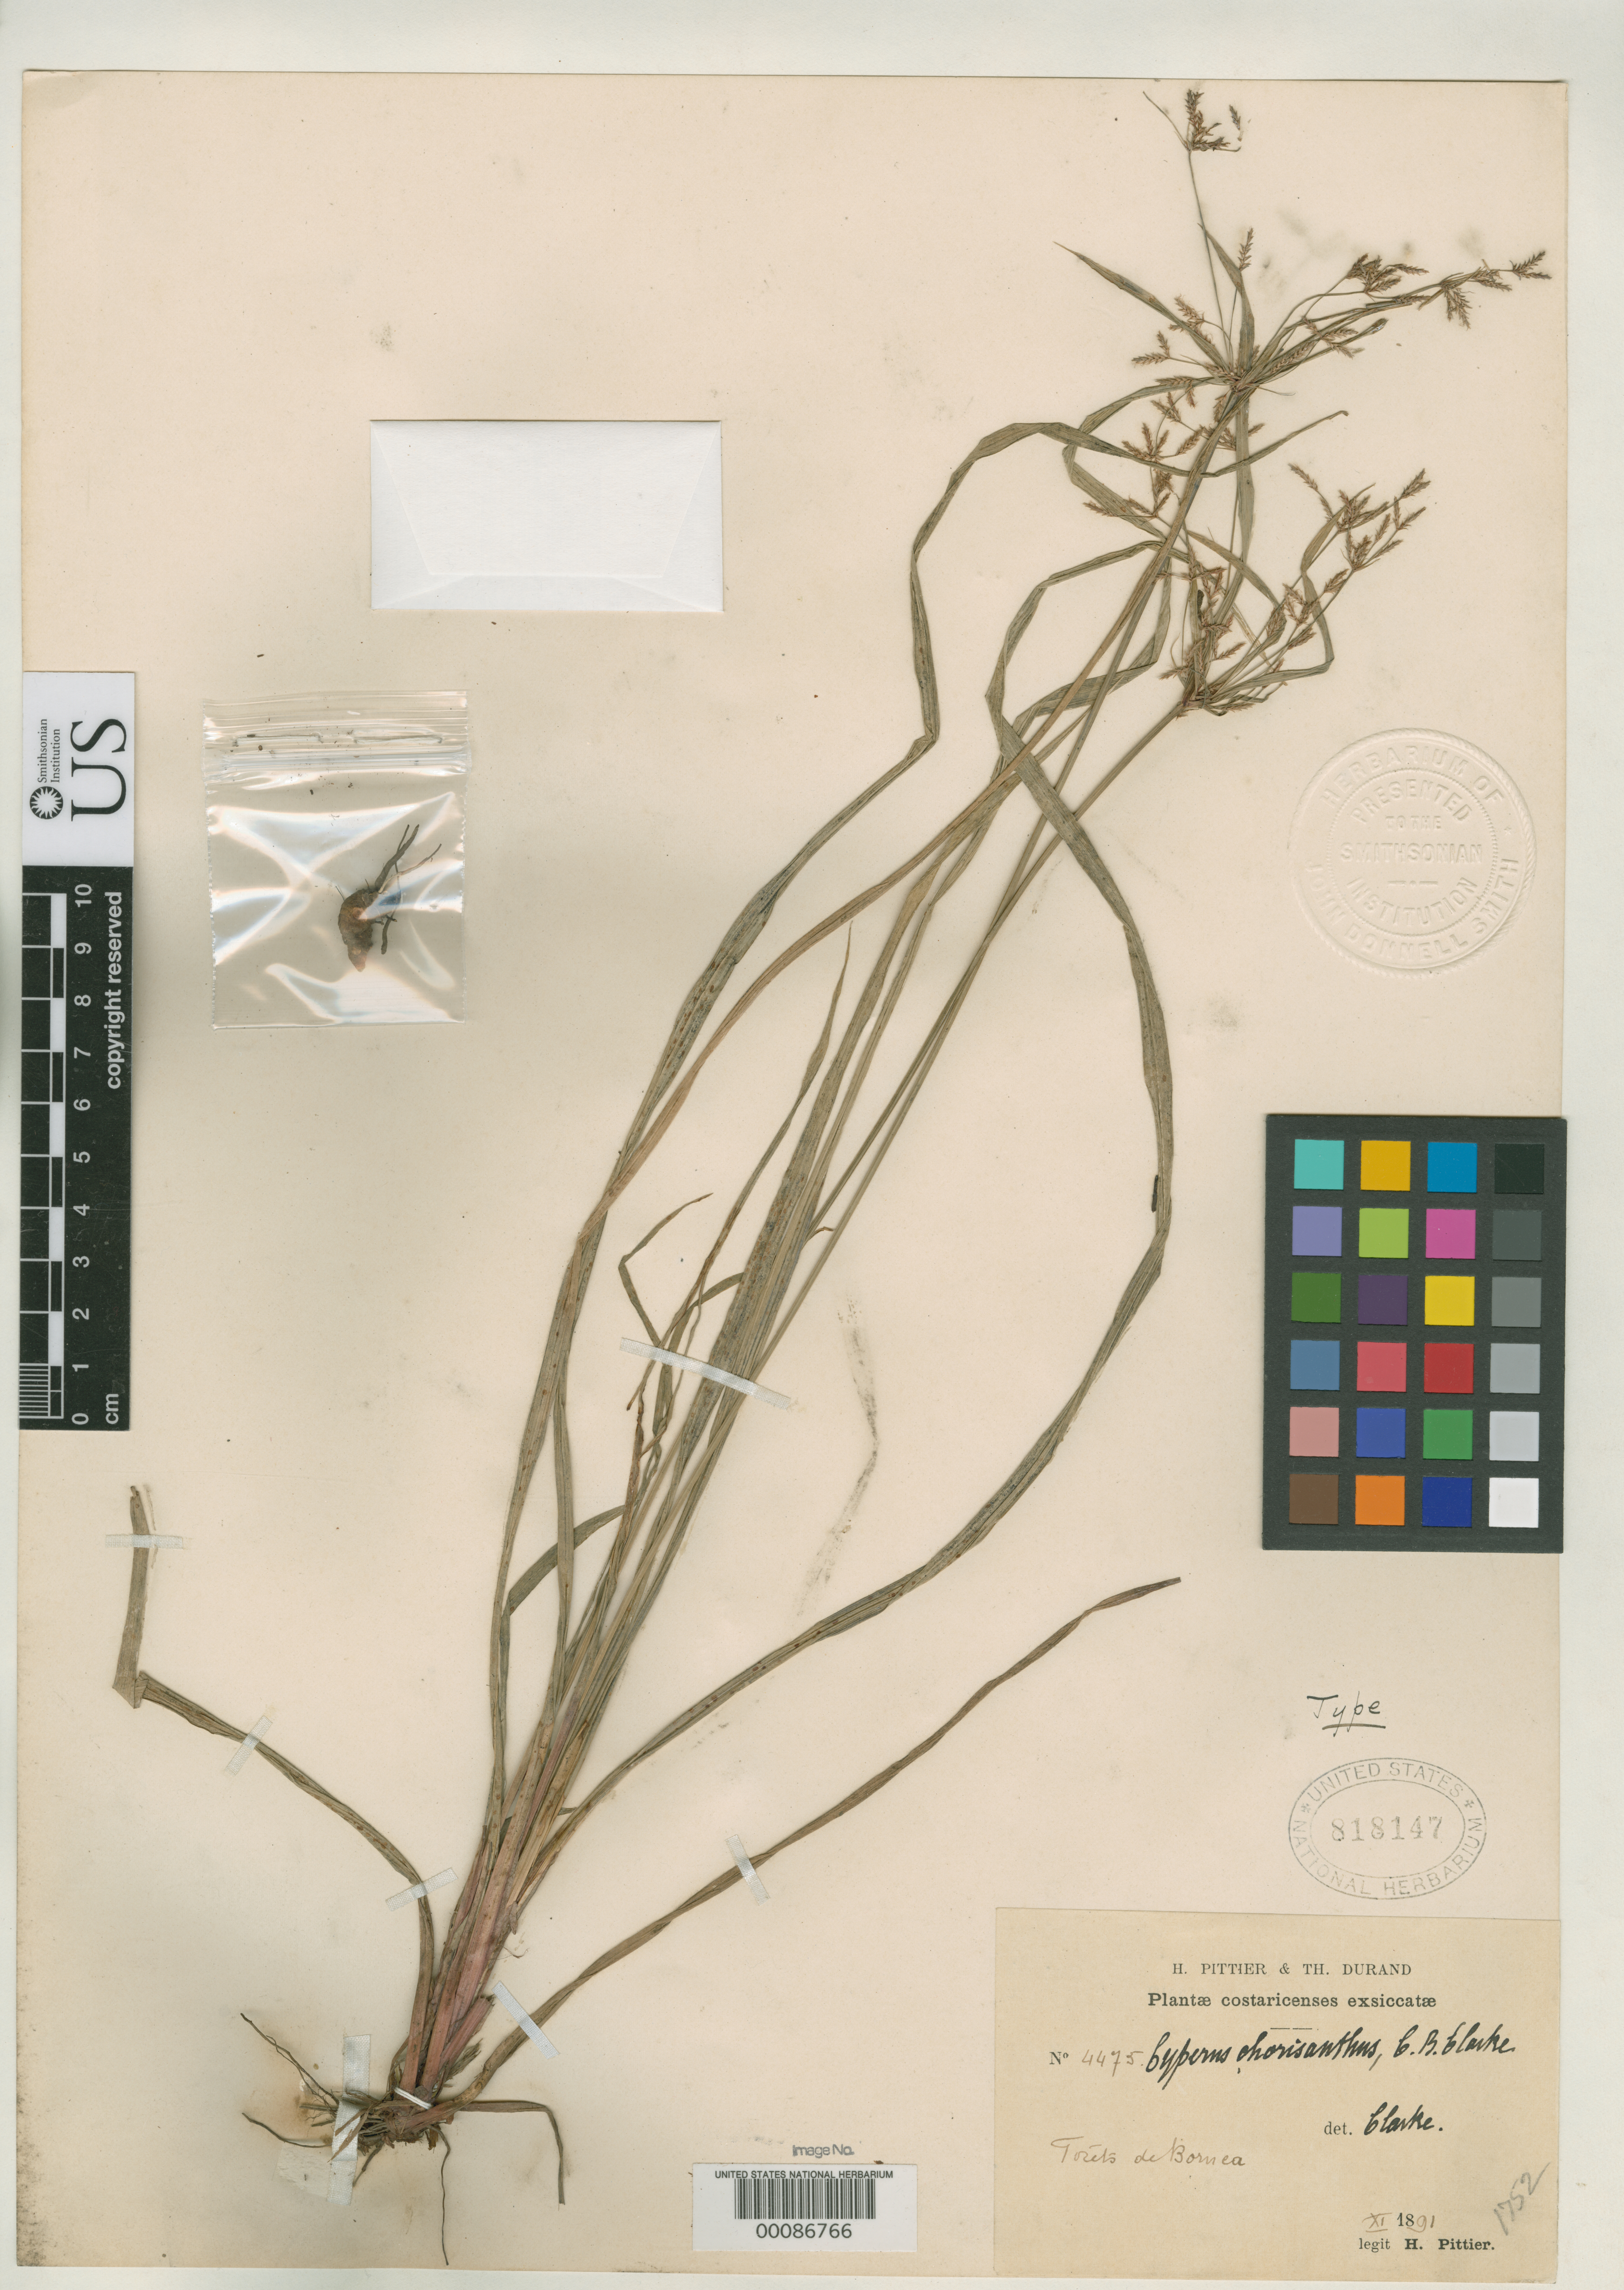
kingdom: Plantae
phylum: Tracheophyta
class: Liliopsida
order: Poales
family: Cyperaceae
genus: Cyperus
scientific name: Cyperus chorisanthus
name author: C.B. Clarke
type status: Holotype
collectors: A. Tonduz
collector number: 4475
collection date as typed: Nov 1891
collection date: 1891-11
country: Costa Rica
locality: Boruca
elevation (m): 460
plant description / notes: Although mounted with a (pre-printed) Pittier label, collector is apparently A. Tonduz (as cited in protologue, and as on another duplicate of the same collection at US).; Specific epithet published as "chorisanthus" (and likewise annotated by Clarke on holotype), corrected to "chorisanthos" by some authors but IPNI editors advise retaining original spelling (R. Davies, email comm., 9/2011).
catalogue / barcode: US 818147